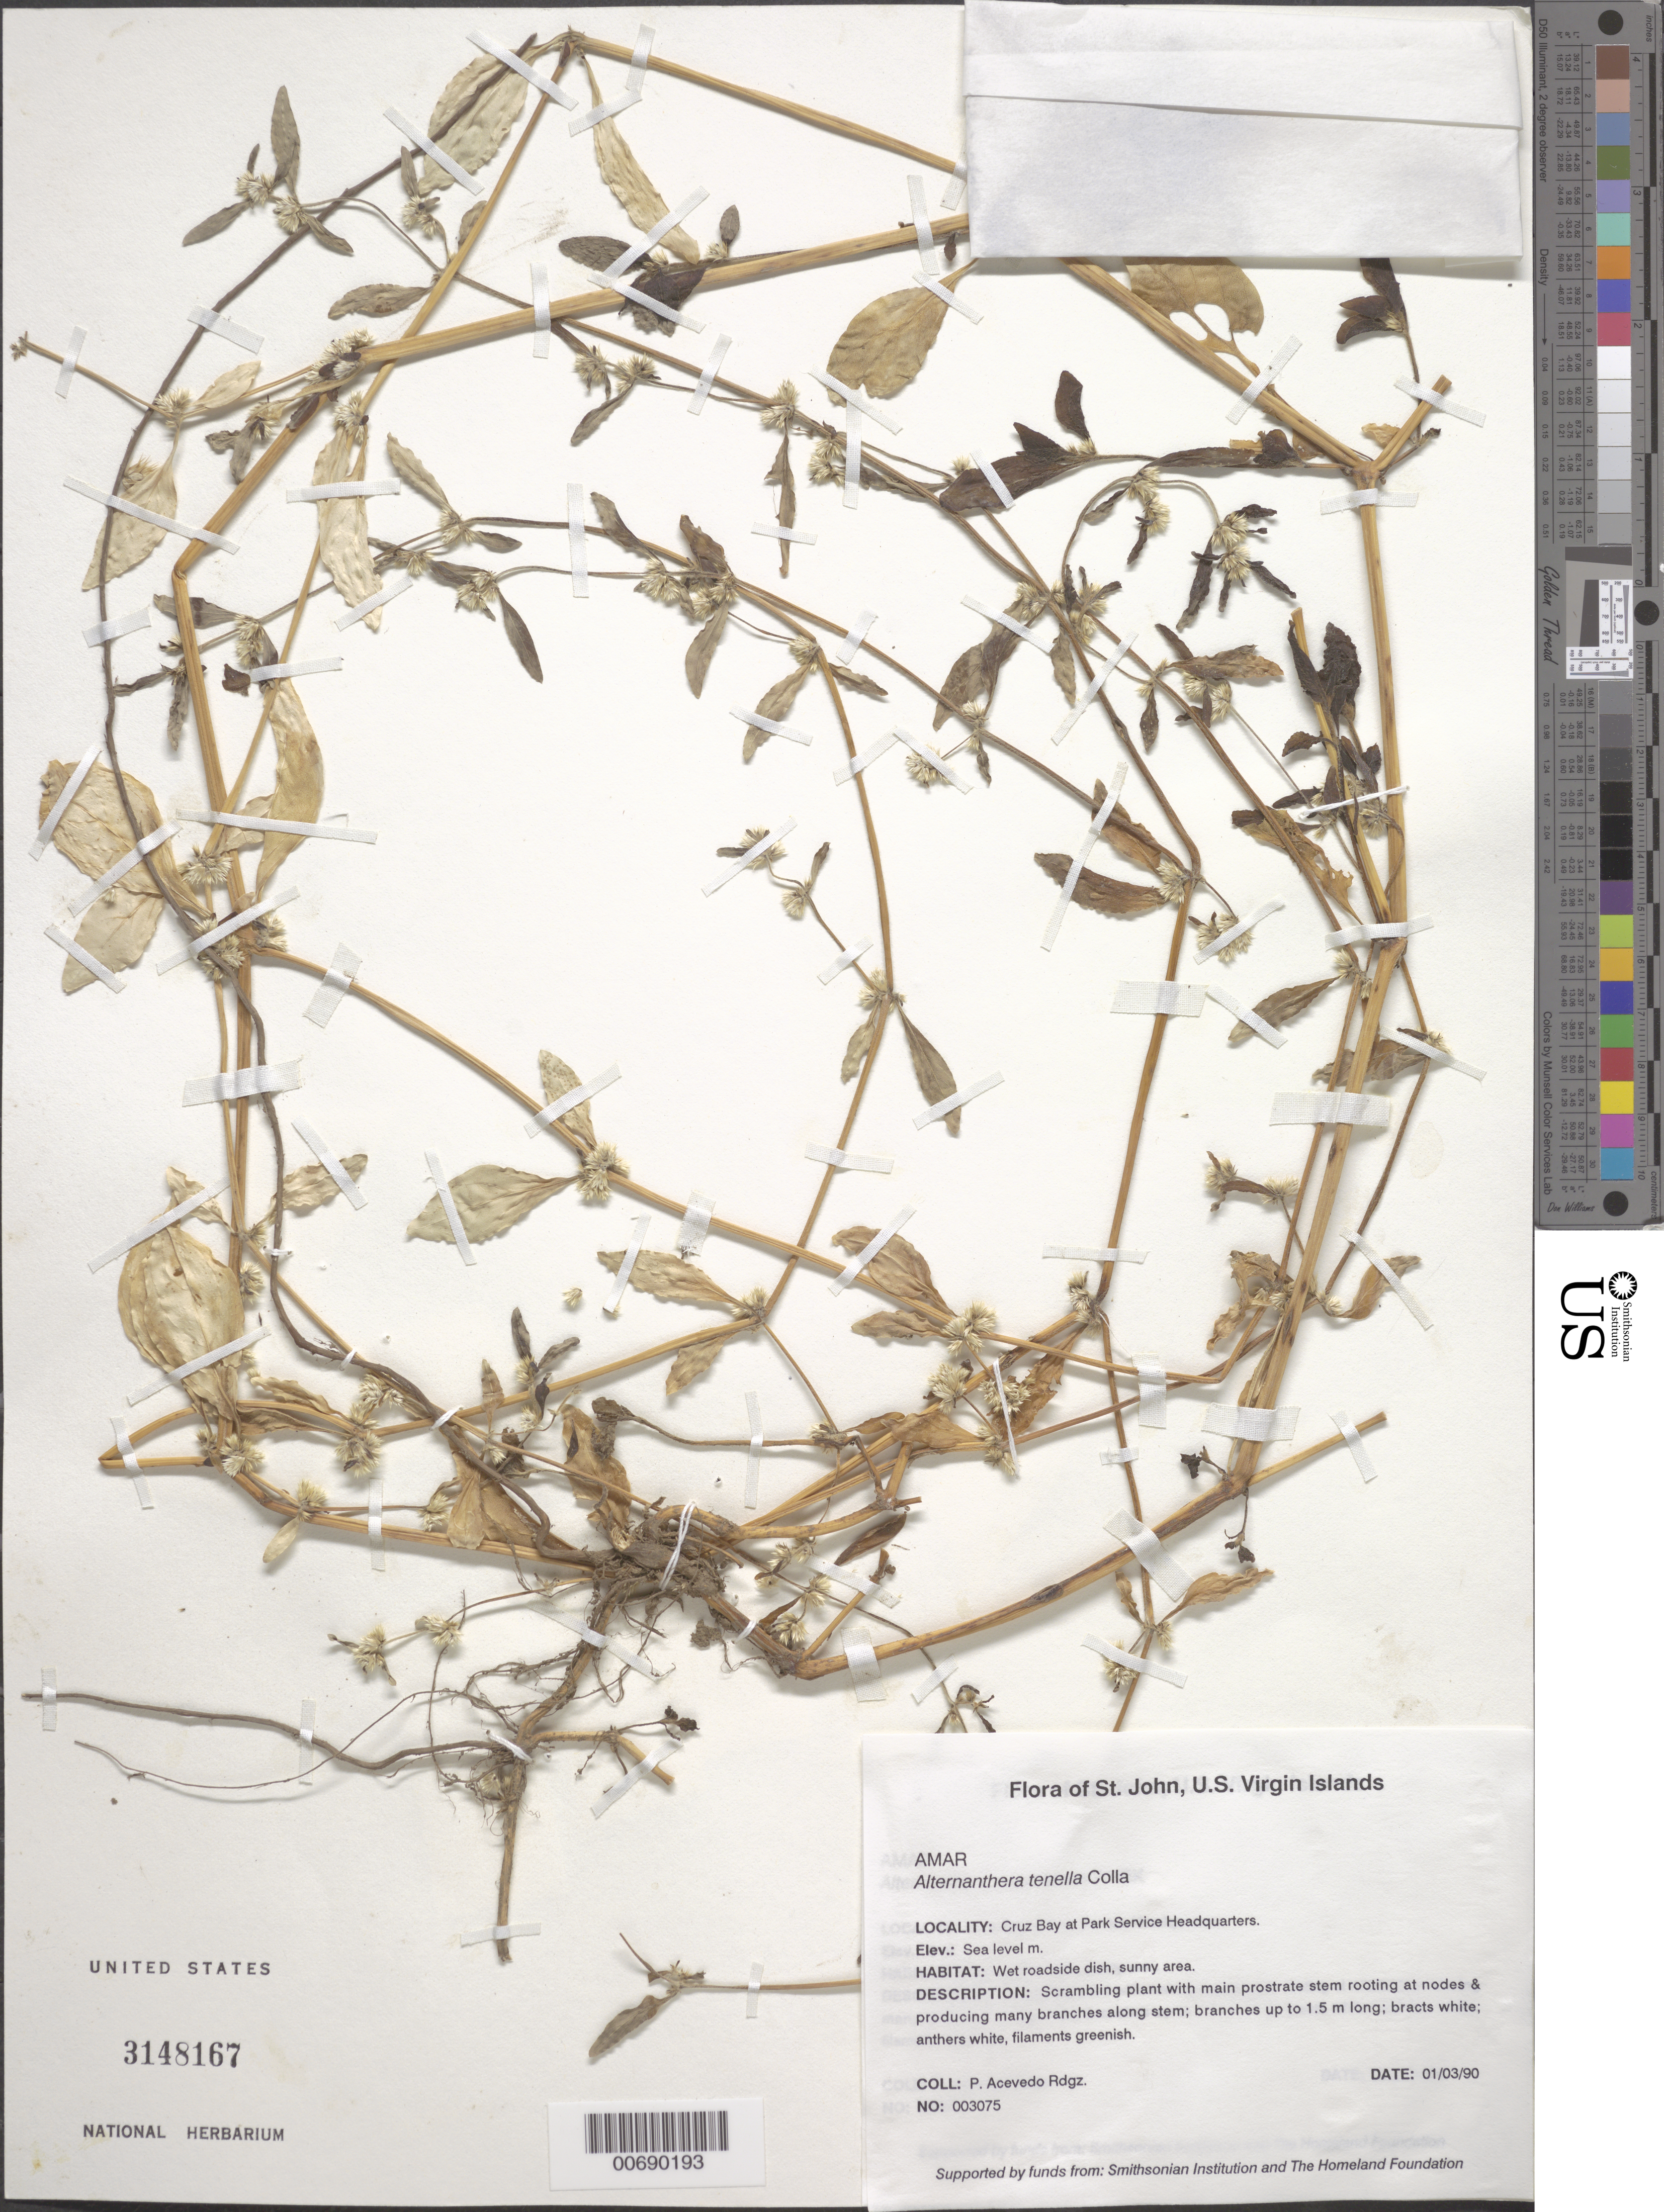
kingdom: Plantae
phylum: Tracheophyta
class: Magnoliopsida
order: Caryophyllales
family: Amaranthaceae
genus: Alternanthera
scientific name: Alternanthera tenella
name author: Colla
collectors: P. Acevedo-Rodr.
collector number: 3075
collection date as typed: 03 Jan 1990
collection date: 1990-01-03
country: U.S. Virgin Islands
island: St. John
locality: Cruz Bay Quarter; Cruz Bay at Park Service Headquarters.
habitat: Wet roadside dish, sunny area.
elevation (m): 0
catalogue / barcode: US 3148167